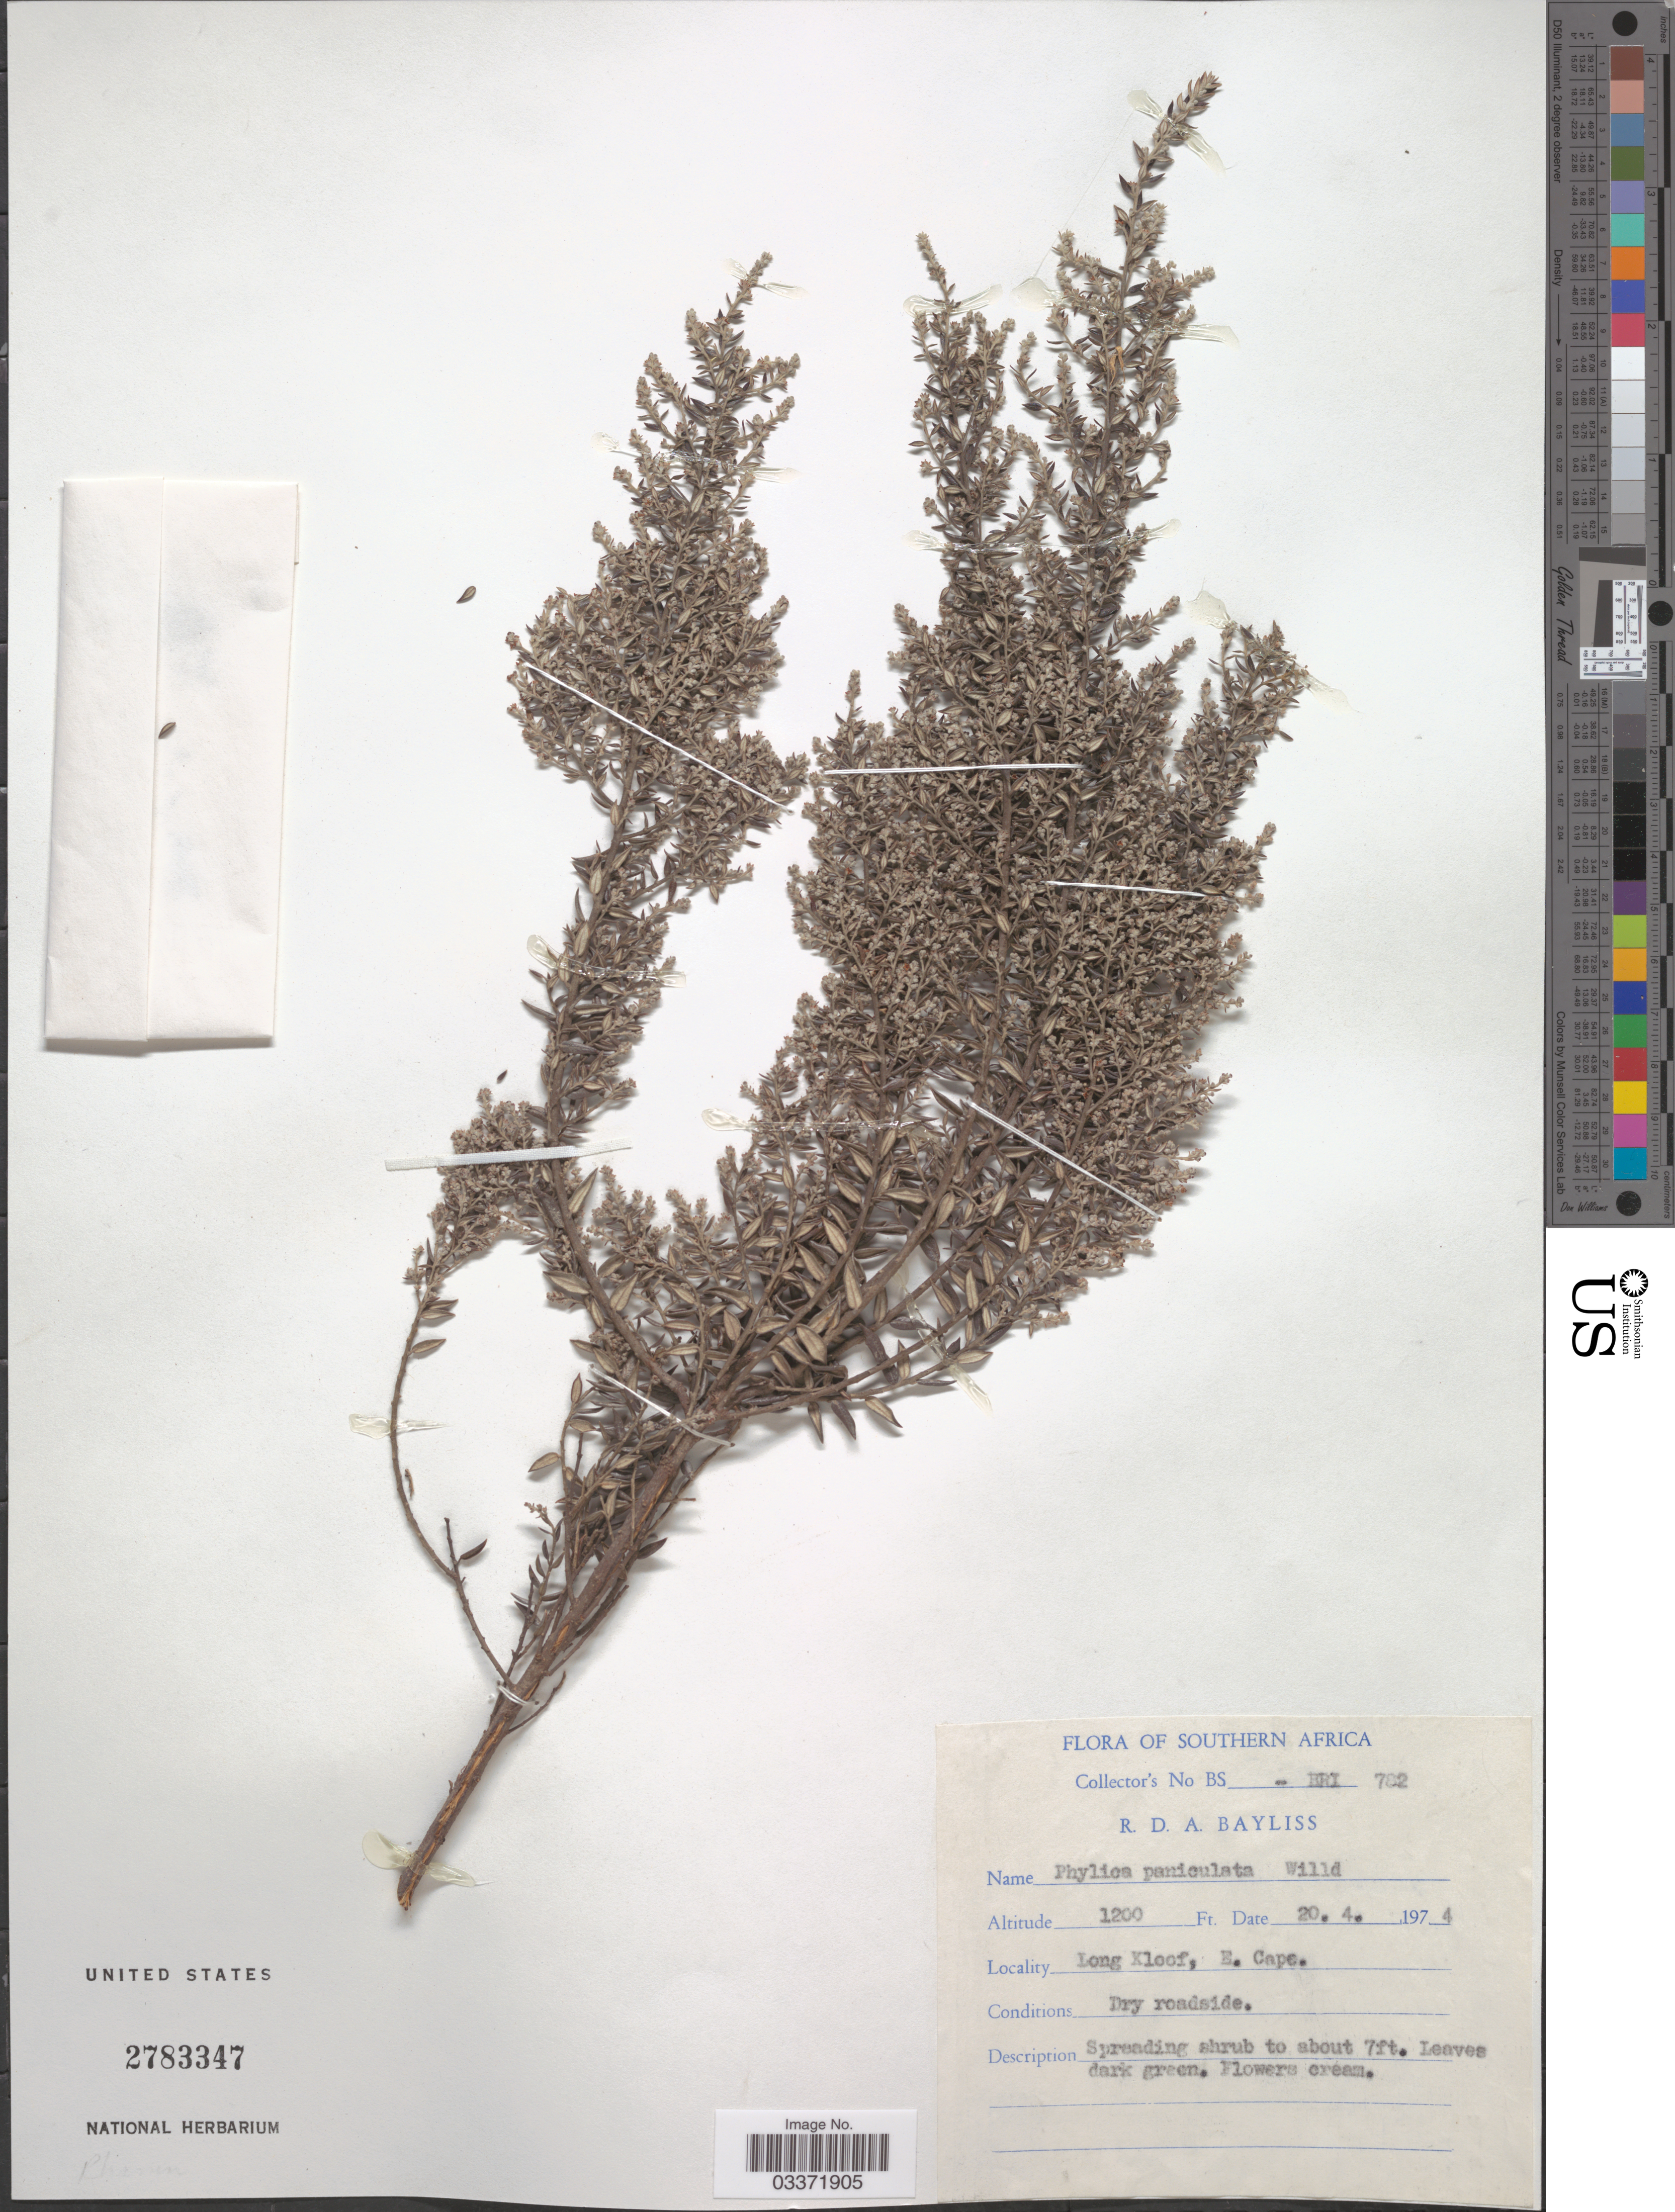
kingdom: Plantae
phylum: Tracheophyta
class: Magnoliopsida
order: Rosales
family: Rhamnaceae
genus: Phylica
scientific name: Phylica paniculata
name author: Willd.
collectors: R. Bayliss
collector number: BS - BRI 782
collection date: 1974-04-20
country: South Africa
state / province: Eastern Cape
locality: Southern Africa. Long Kloof, E. Cape.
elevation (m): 366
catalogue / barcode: US 2783347